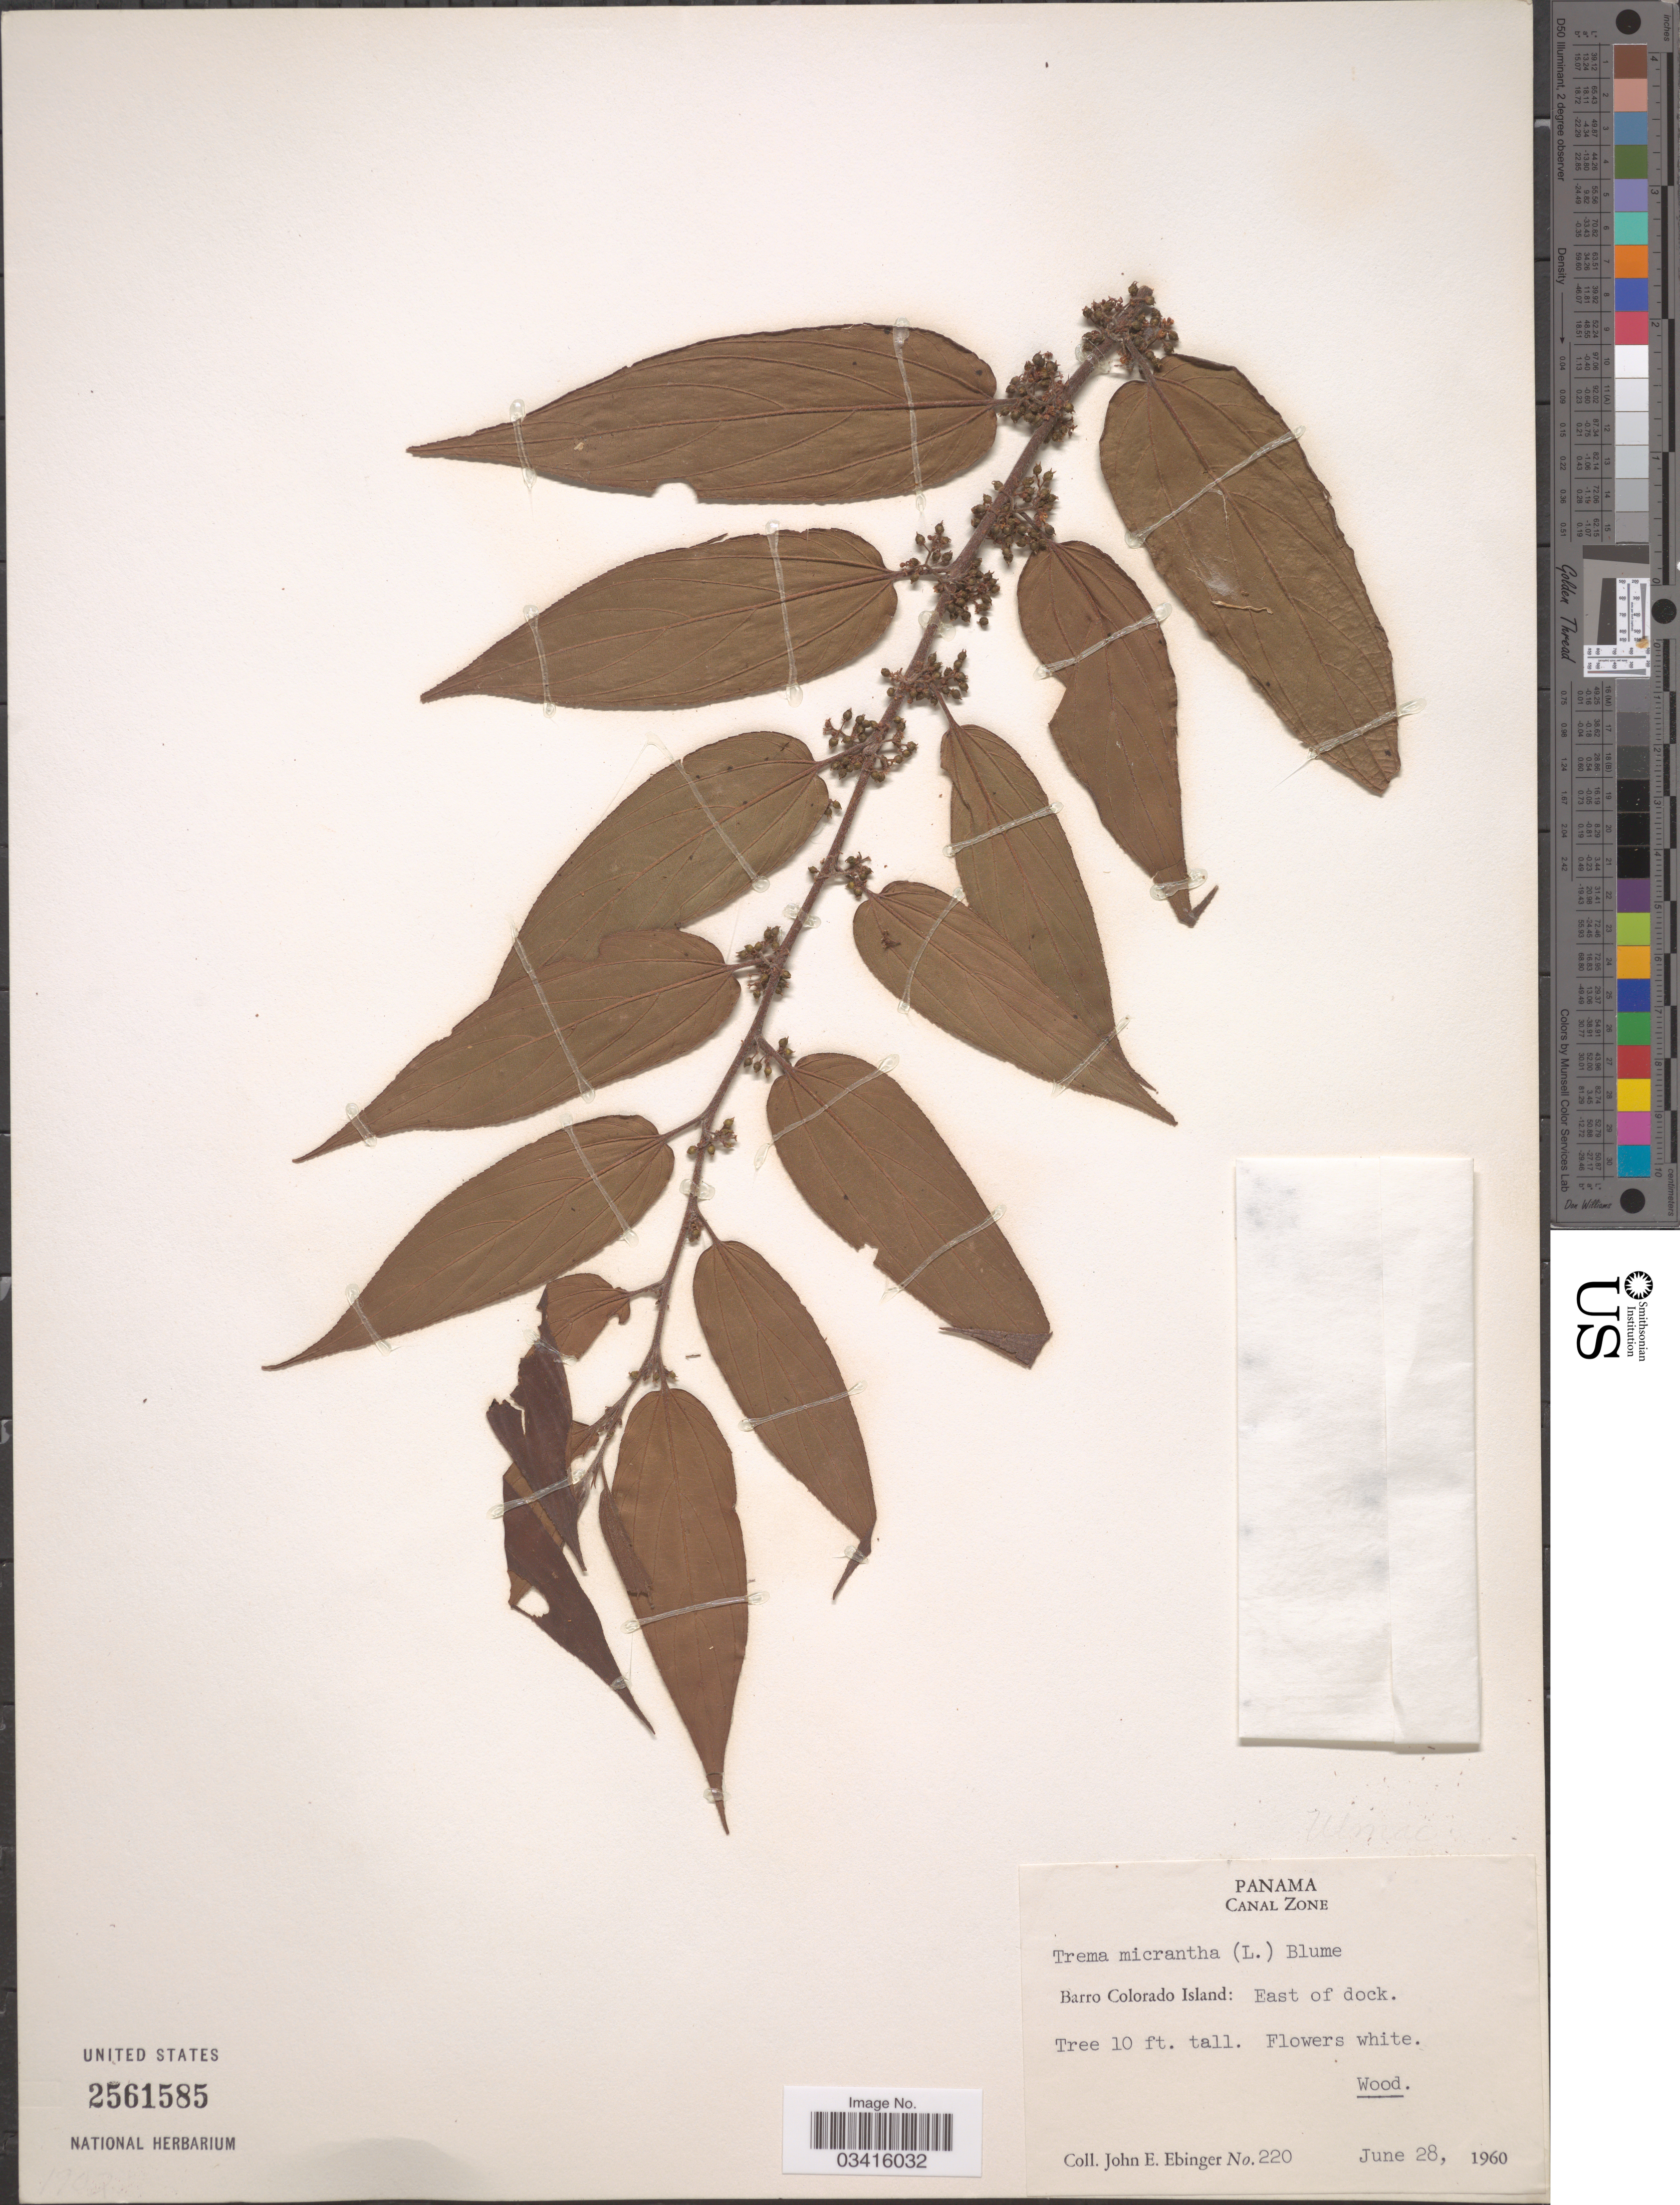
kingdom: Plantae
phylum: Tracheophyta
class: Magnoliopsida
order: Rosales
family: Cannabaceae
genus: Trema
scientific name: Trema micranthum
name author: (L.) Blume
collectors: J. Ebinger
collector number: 220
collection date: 1960-06-28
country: Panama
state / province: Panamá Oeste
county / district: Canal Zone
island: Barro Colorado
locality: Barro Colorado Island: East of dock.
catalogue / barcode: US 2561585